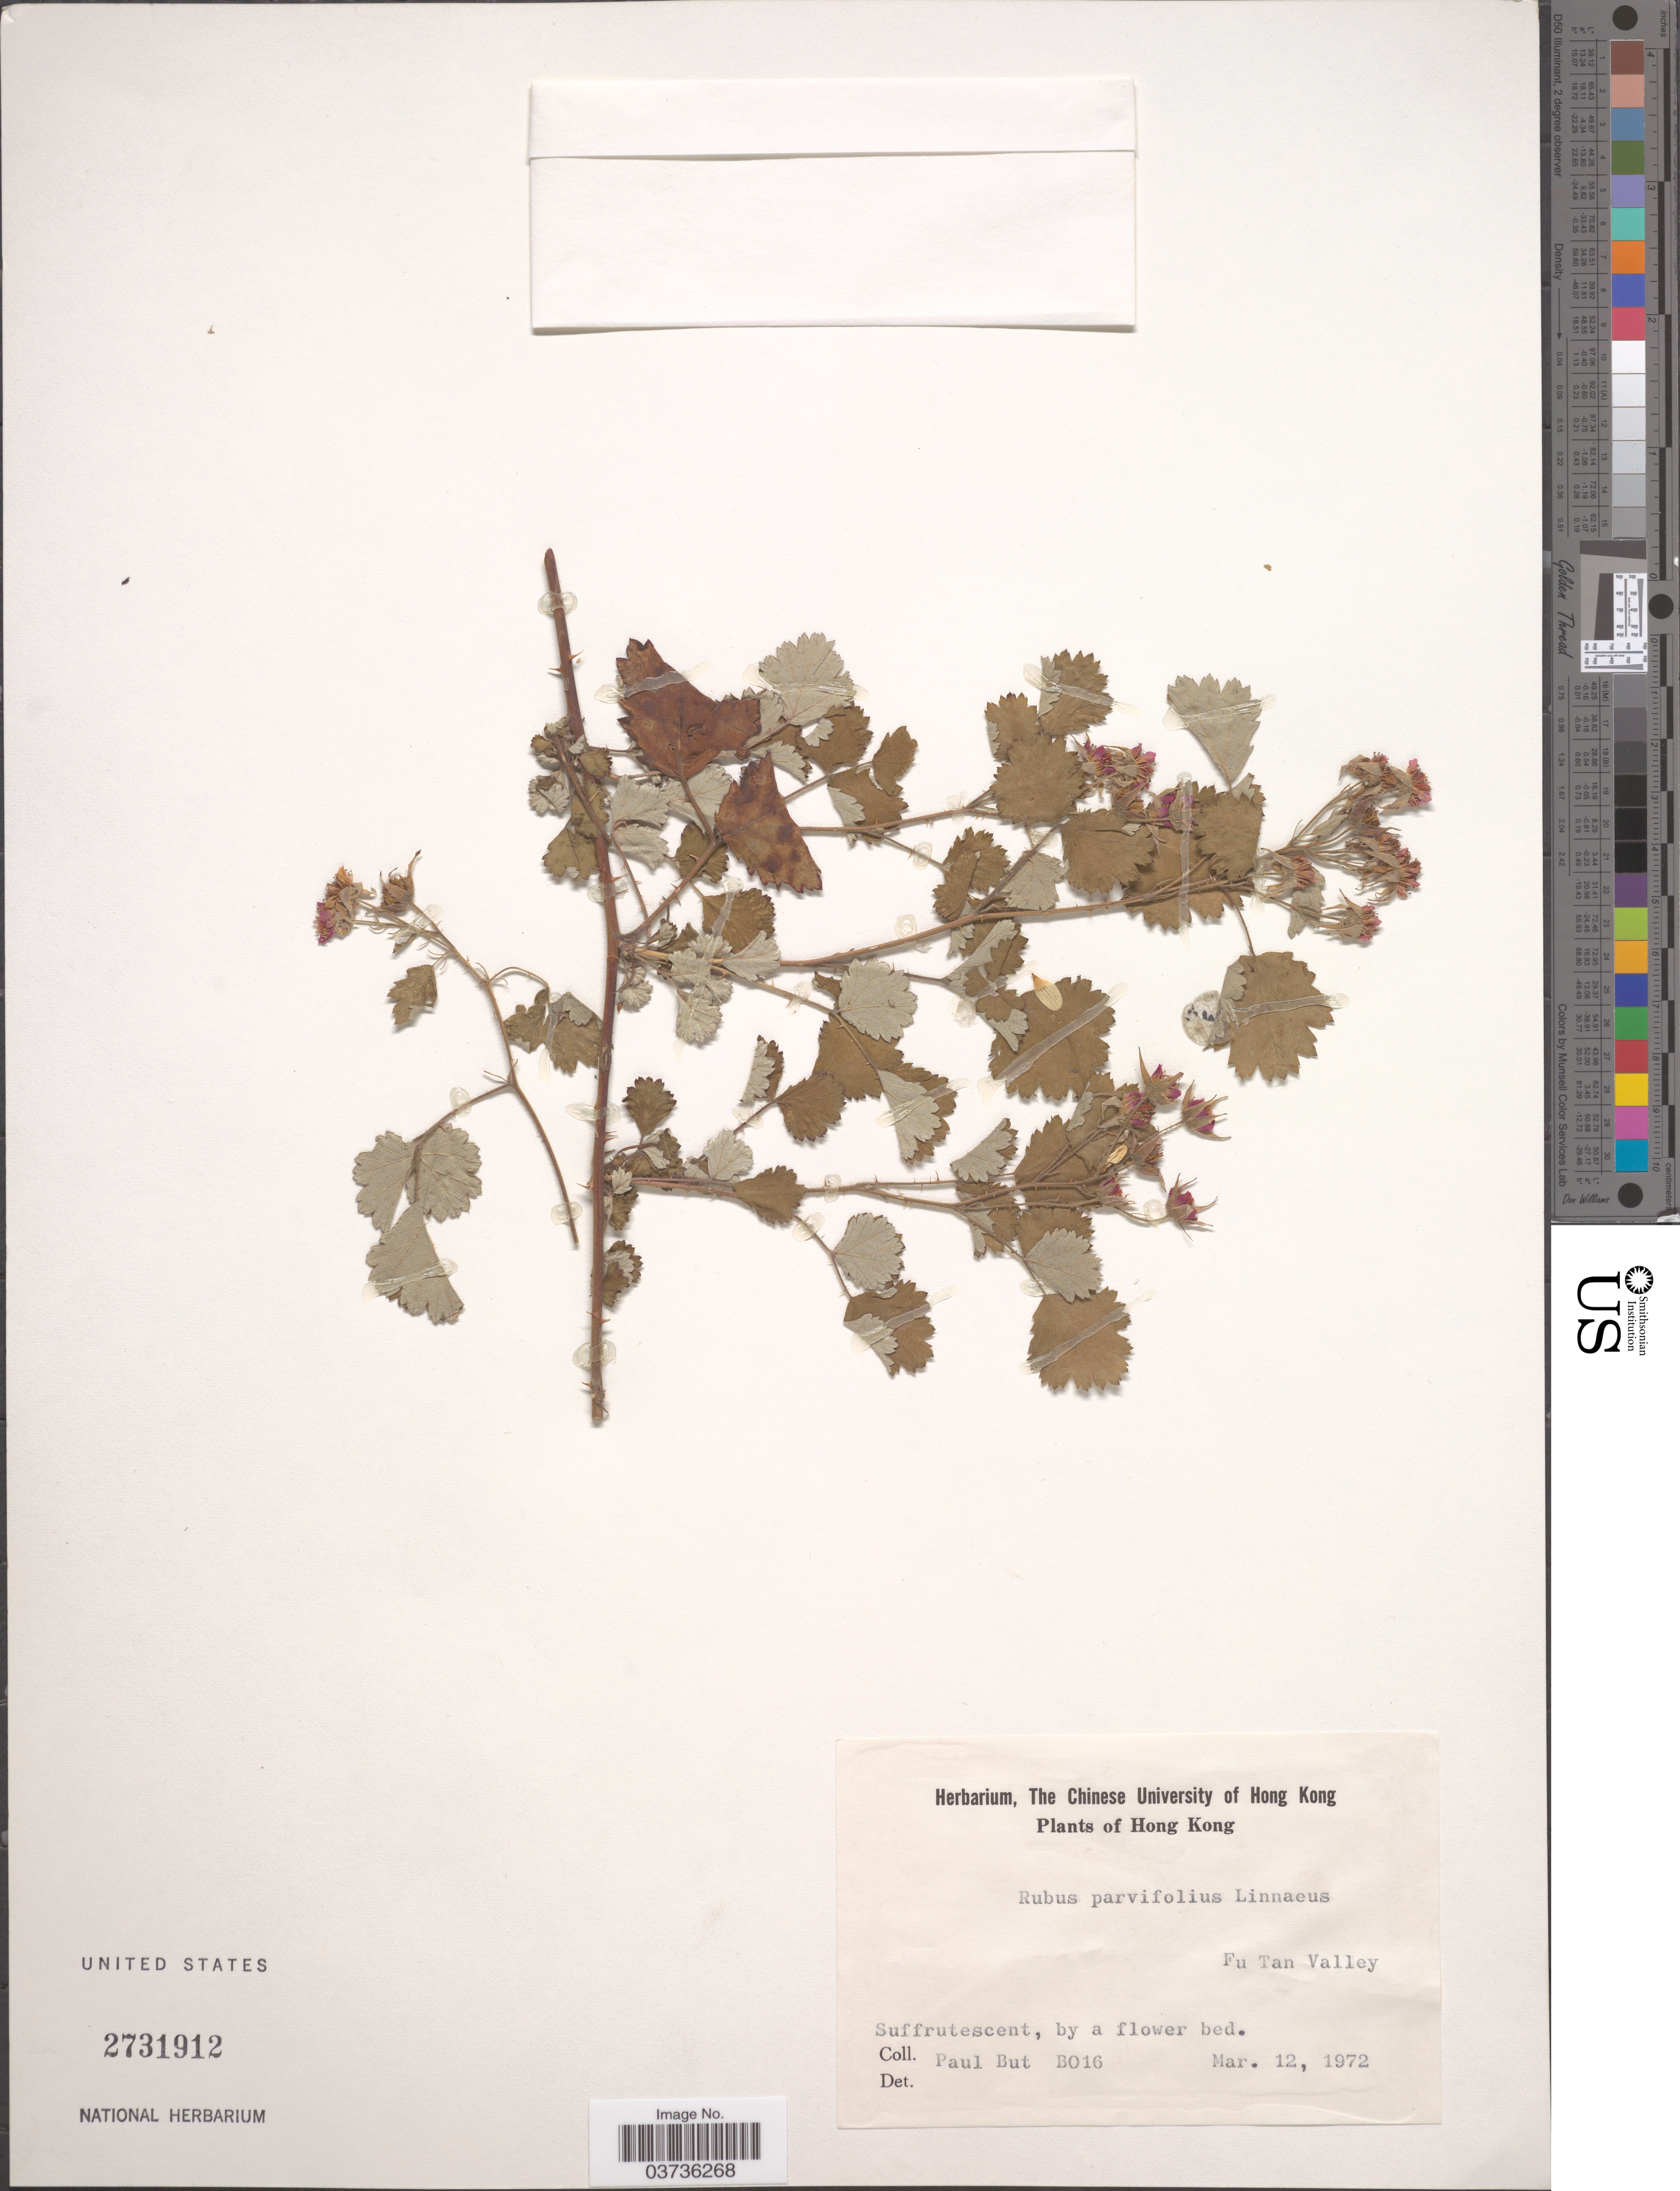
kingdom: Plantae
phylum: Tracheophyta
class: Magnoliopsida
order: Rosales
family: Rosaceae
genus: Rubus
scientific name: Rubus parvifolius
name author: L.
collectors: P. But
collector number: BO16*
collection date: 1972-03-12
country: China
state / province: Hong Kong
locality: Fu Tan Valley.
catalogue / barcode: US 2731912